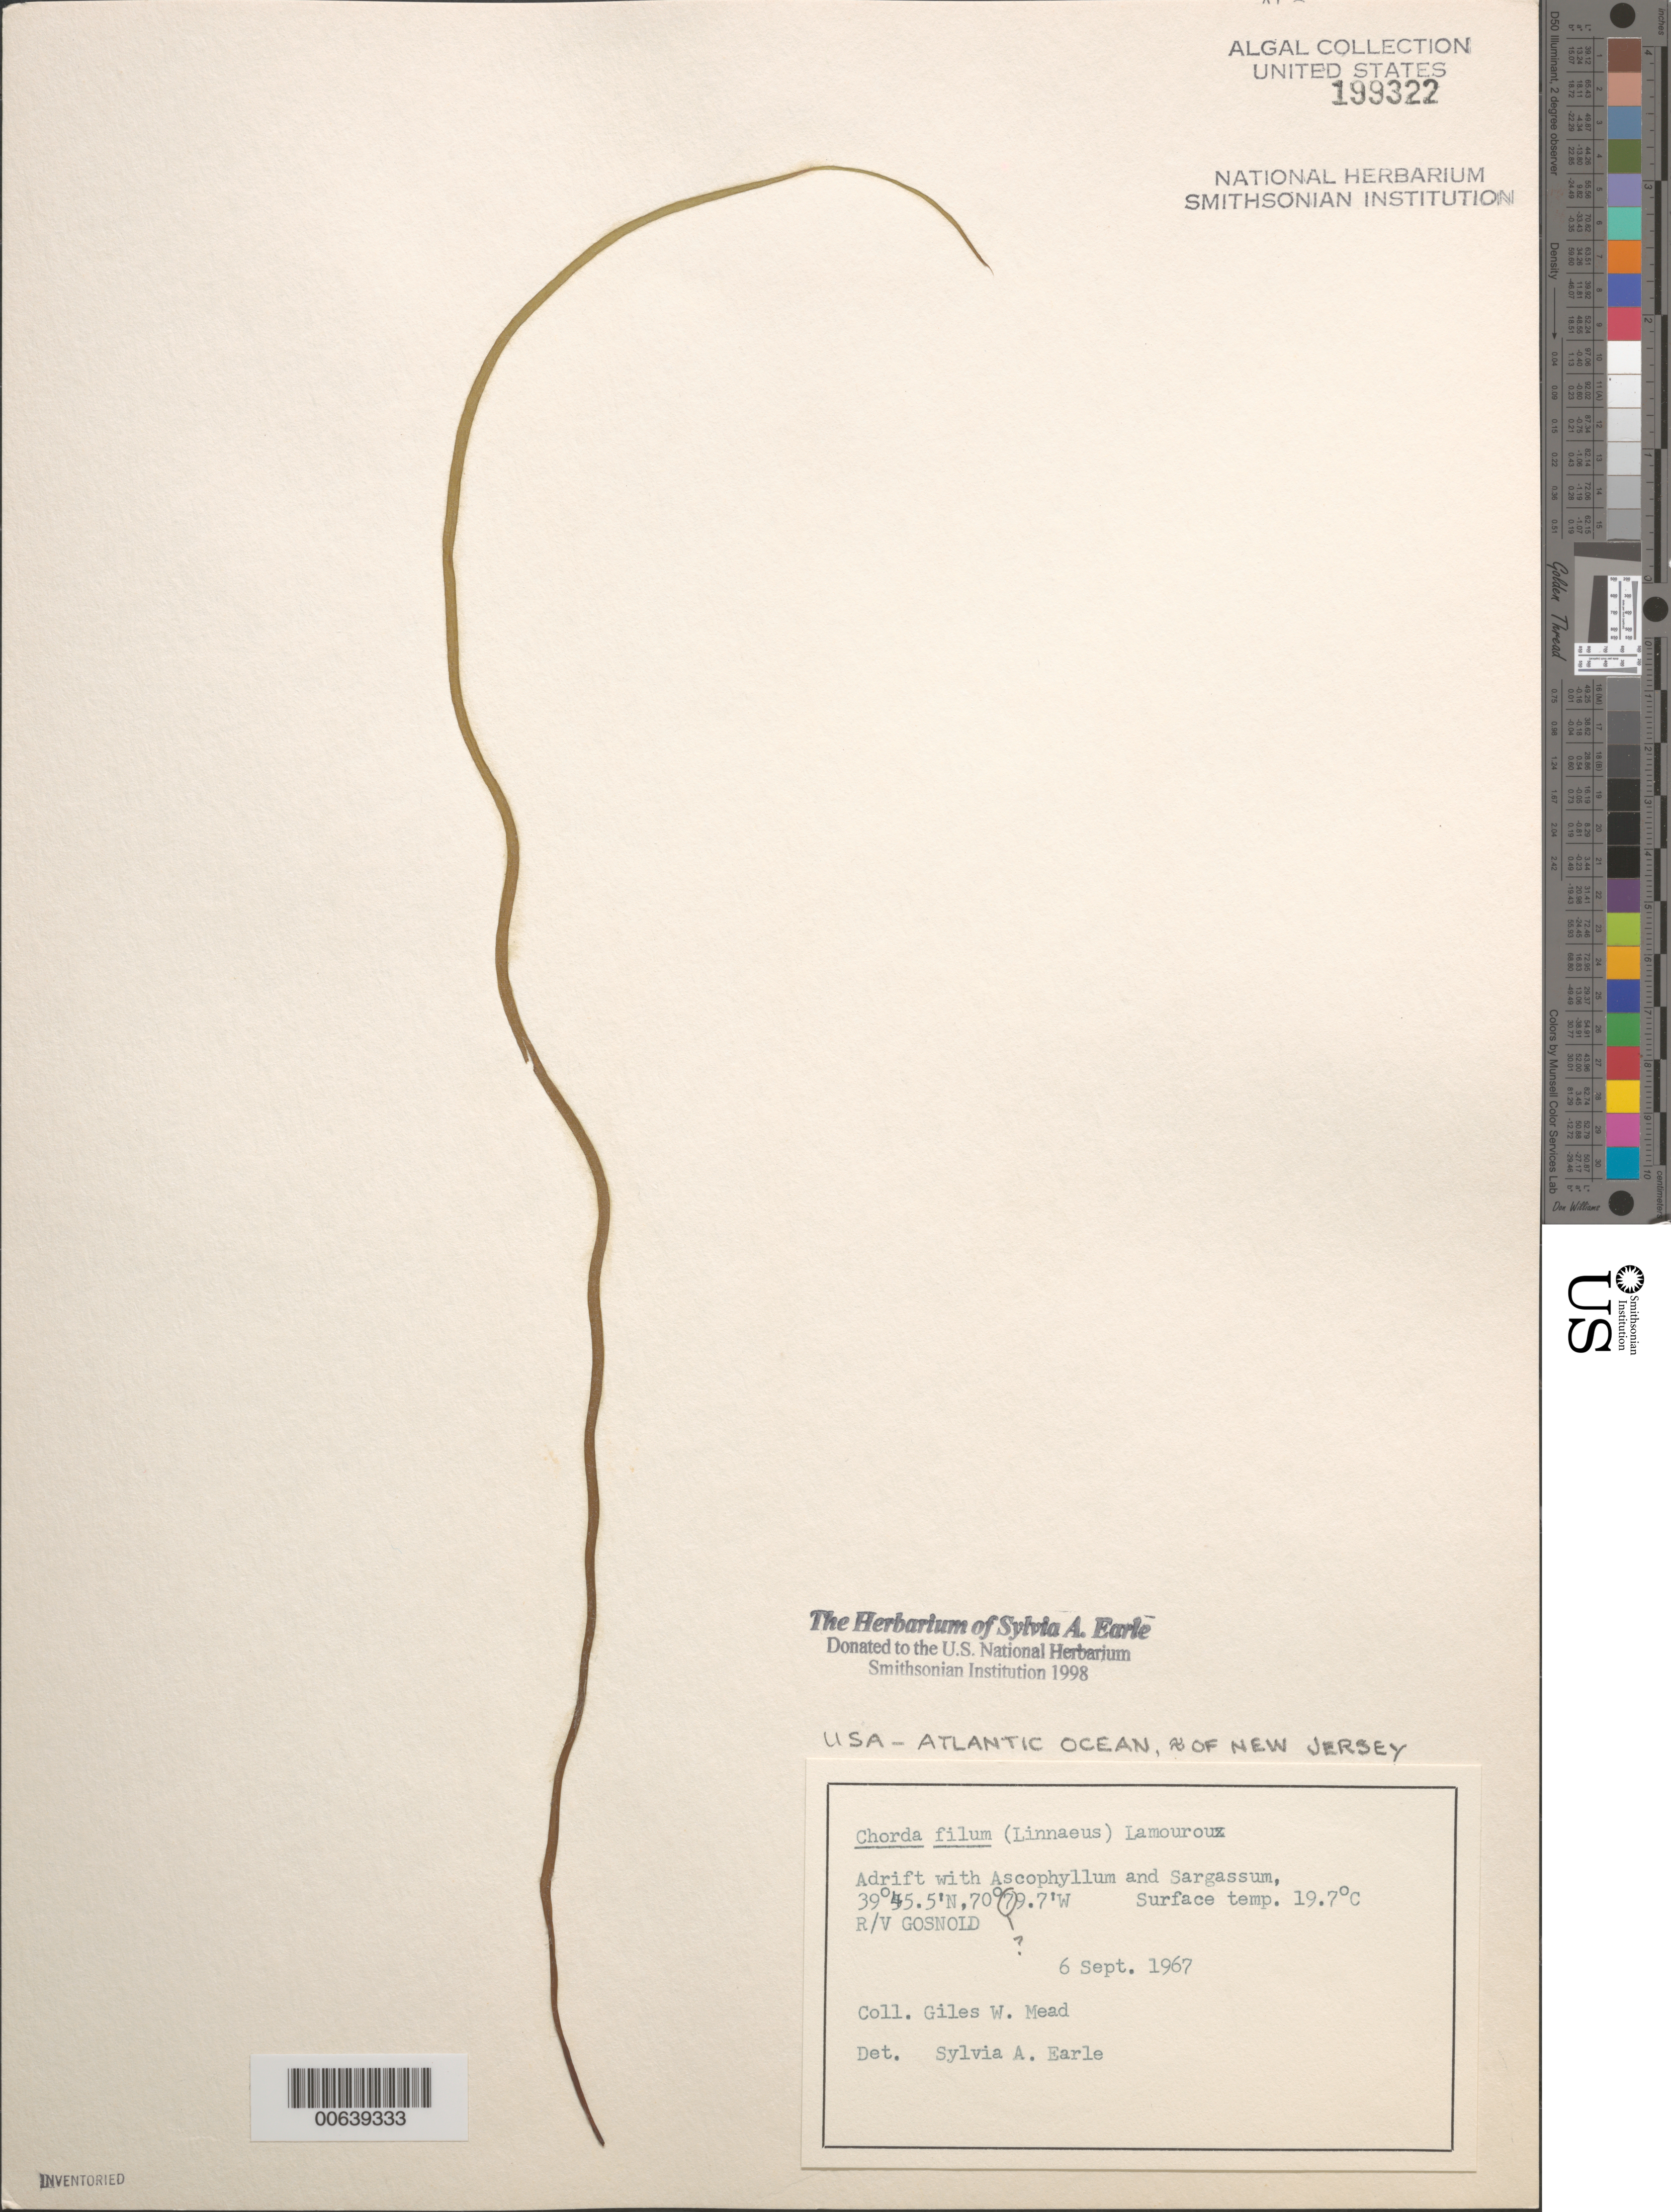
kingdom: Chromista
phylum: Ochrophyta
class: Phaeophyceae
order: Laminariales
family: Chordaceae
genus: Chorda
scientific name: Chorda filum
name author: (L.) Stackh.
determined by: Earle, S. A.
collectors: G. W. Mead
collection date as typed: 06 Sep 1967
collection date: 1967-09-06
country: United States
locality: Atlantic Ocean ca. off New Jersey coast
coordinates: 39 45.5' N, 70 79.7' W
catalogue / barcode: US 199322